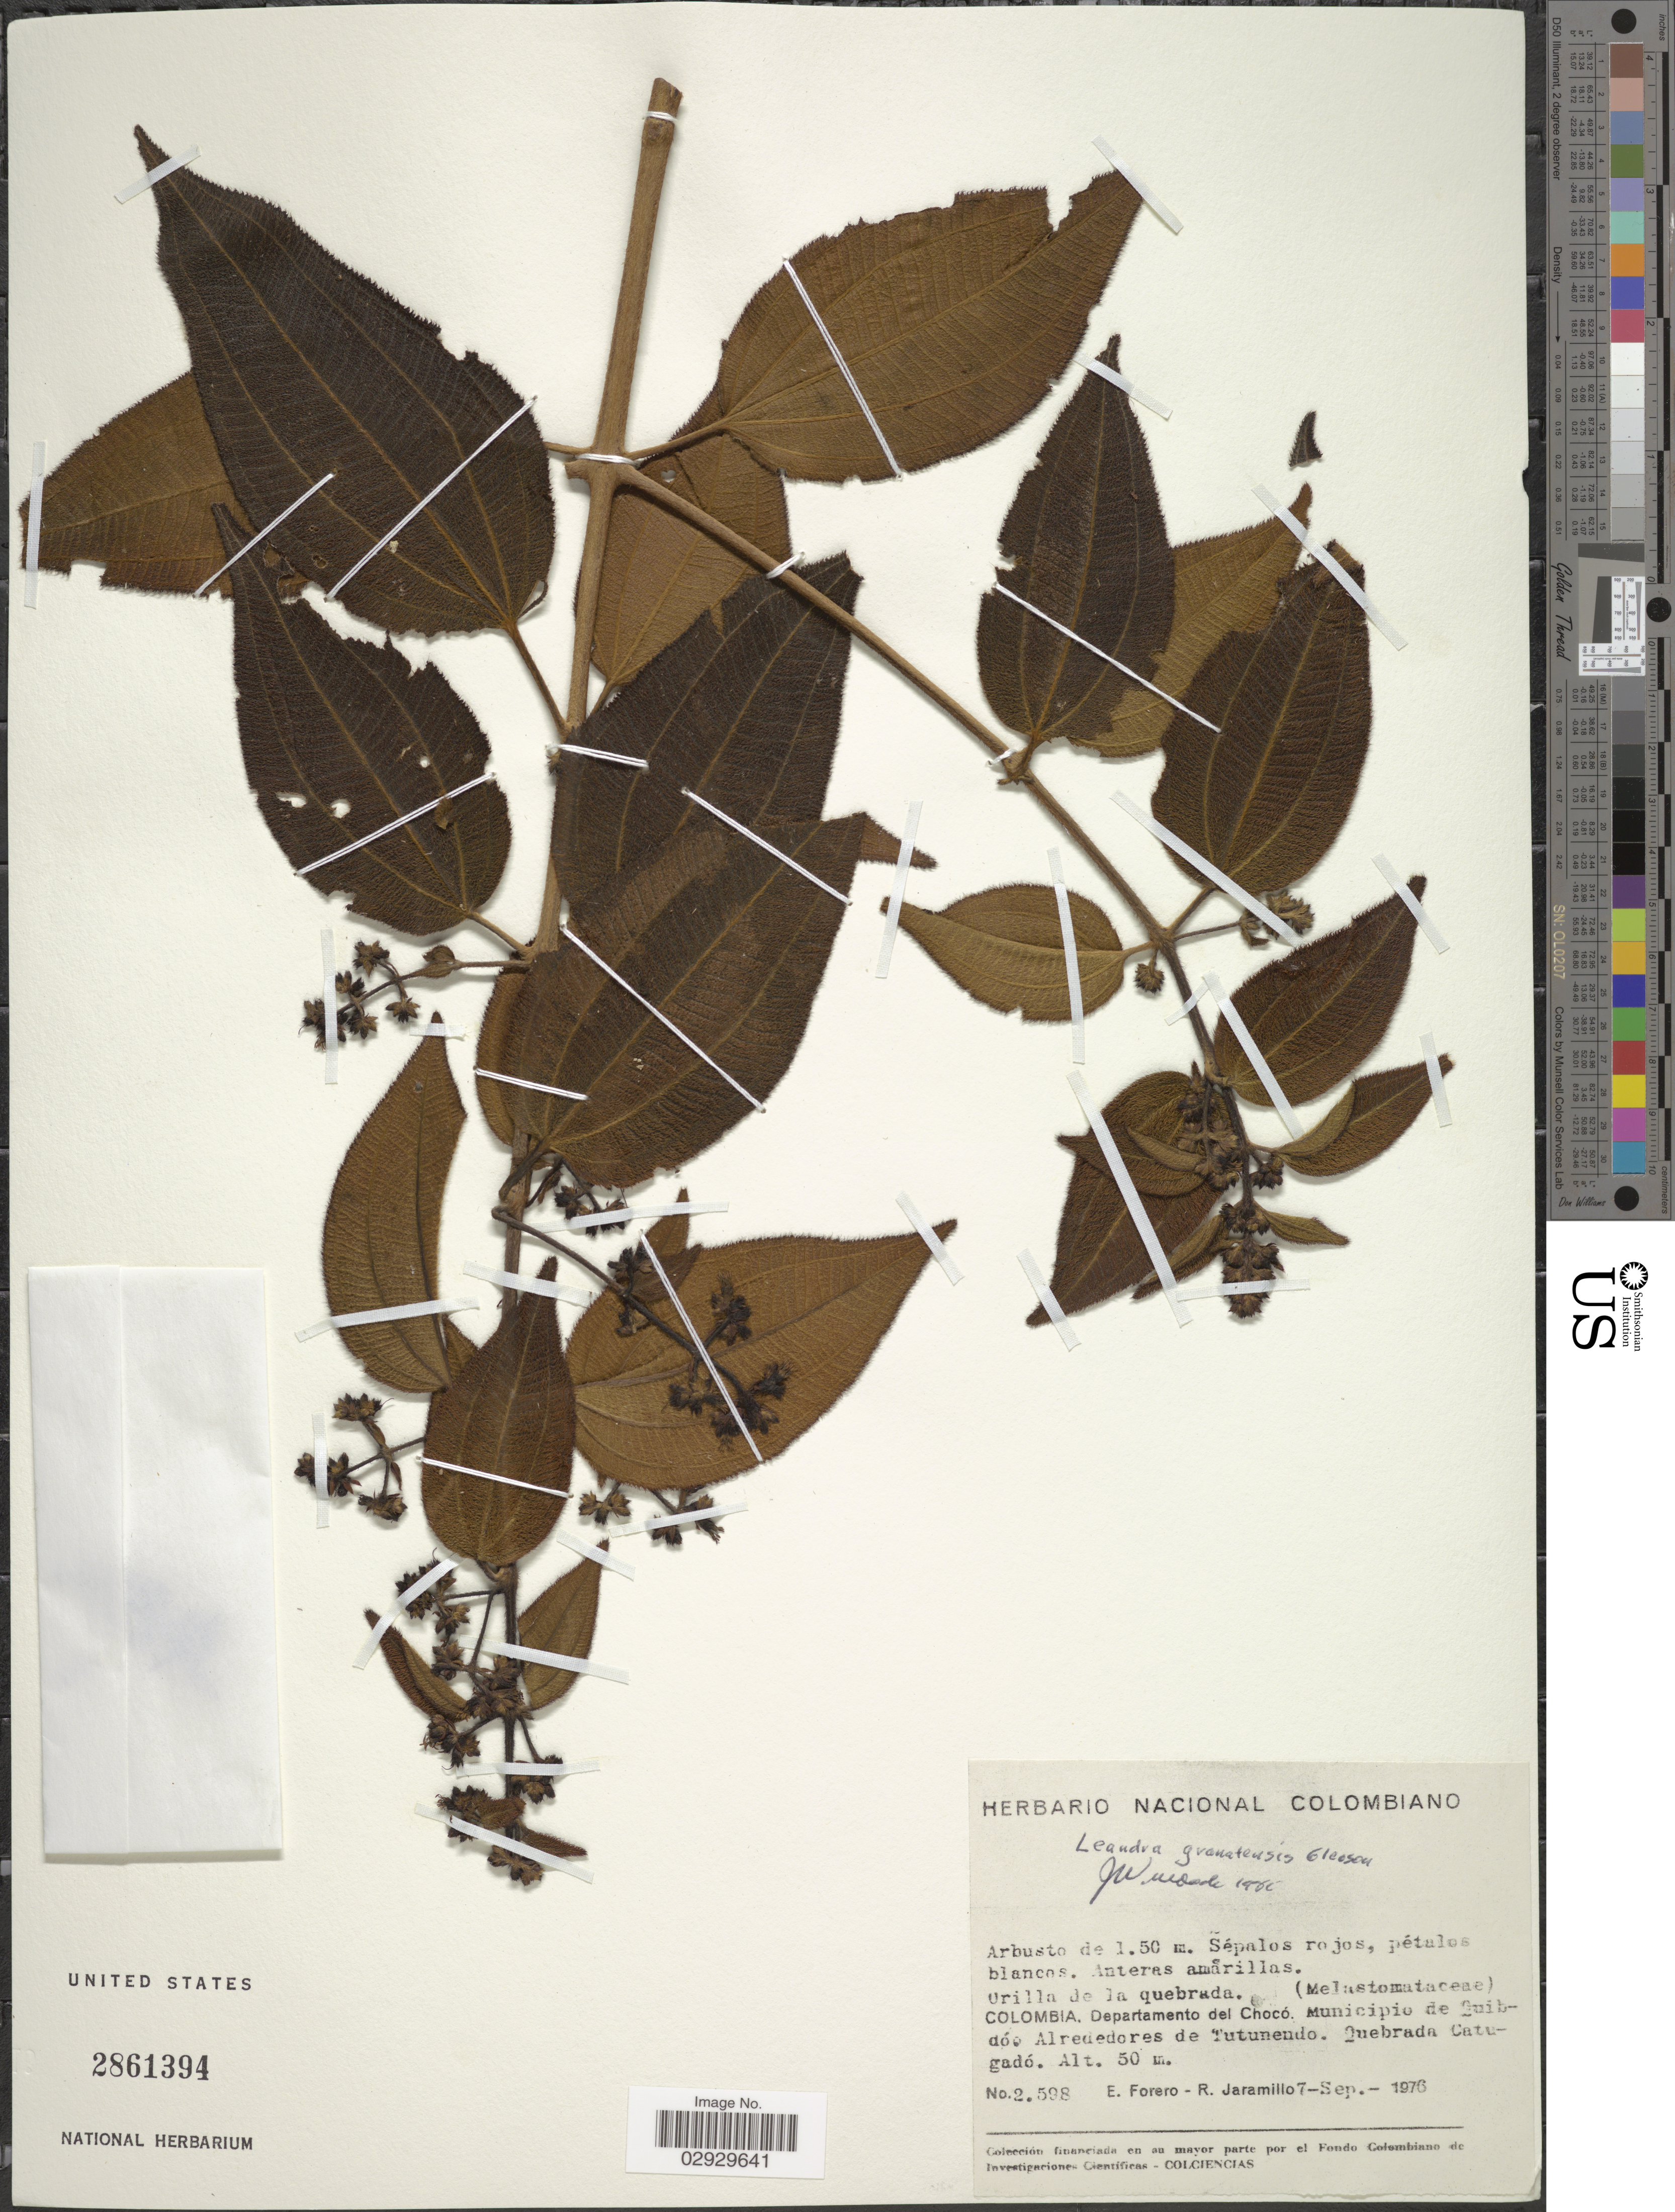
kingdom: Plantae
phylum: Tracheophyta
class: Magnoliopsida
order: Myrtales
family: Melastomataceae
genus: Leandra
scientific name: Leandra granatensis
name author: Gleason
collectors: E. Forero & R. Jaramillo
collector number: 2598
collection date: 1976-09-07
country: Colombia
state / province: Chocó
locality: Departamento del Chocó. Municipio de Guibdó. Alrededores de Tutunendo. Quebrada Catugadó.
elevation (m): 50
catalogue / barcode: US 2861394